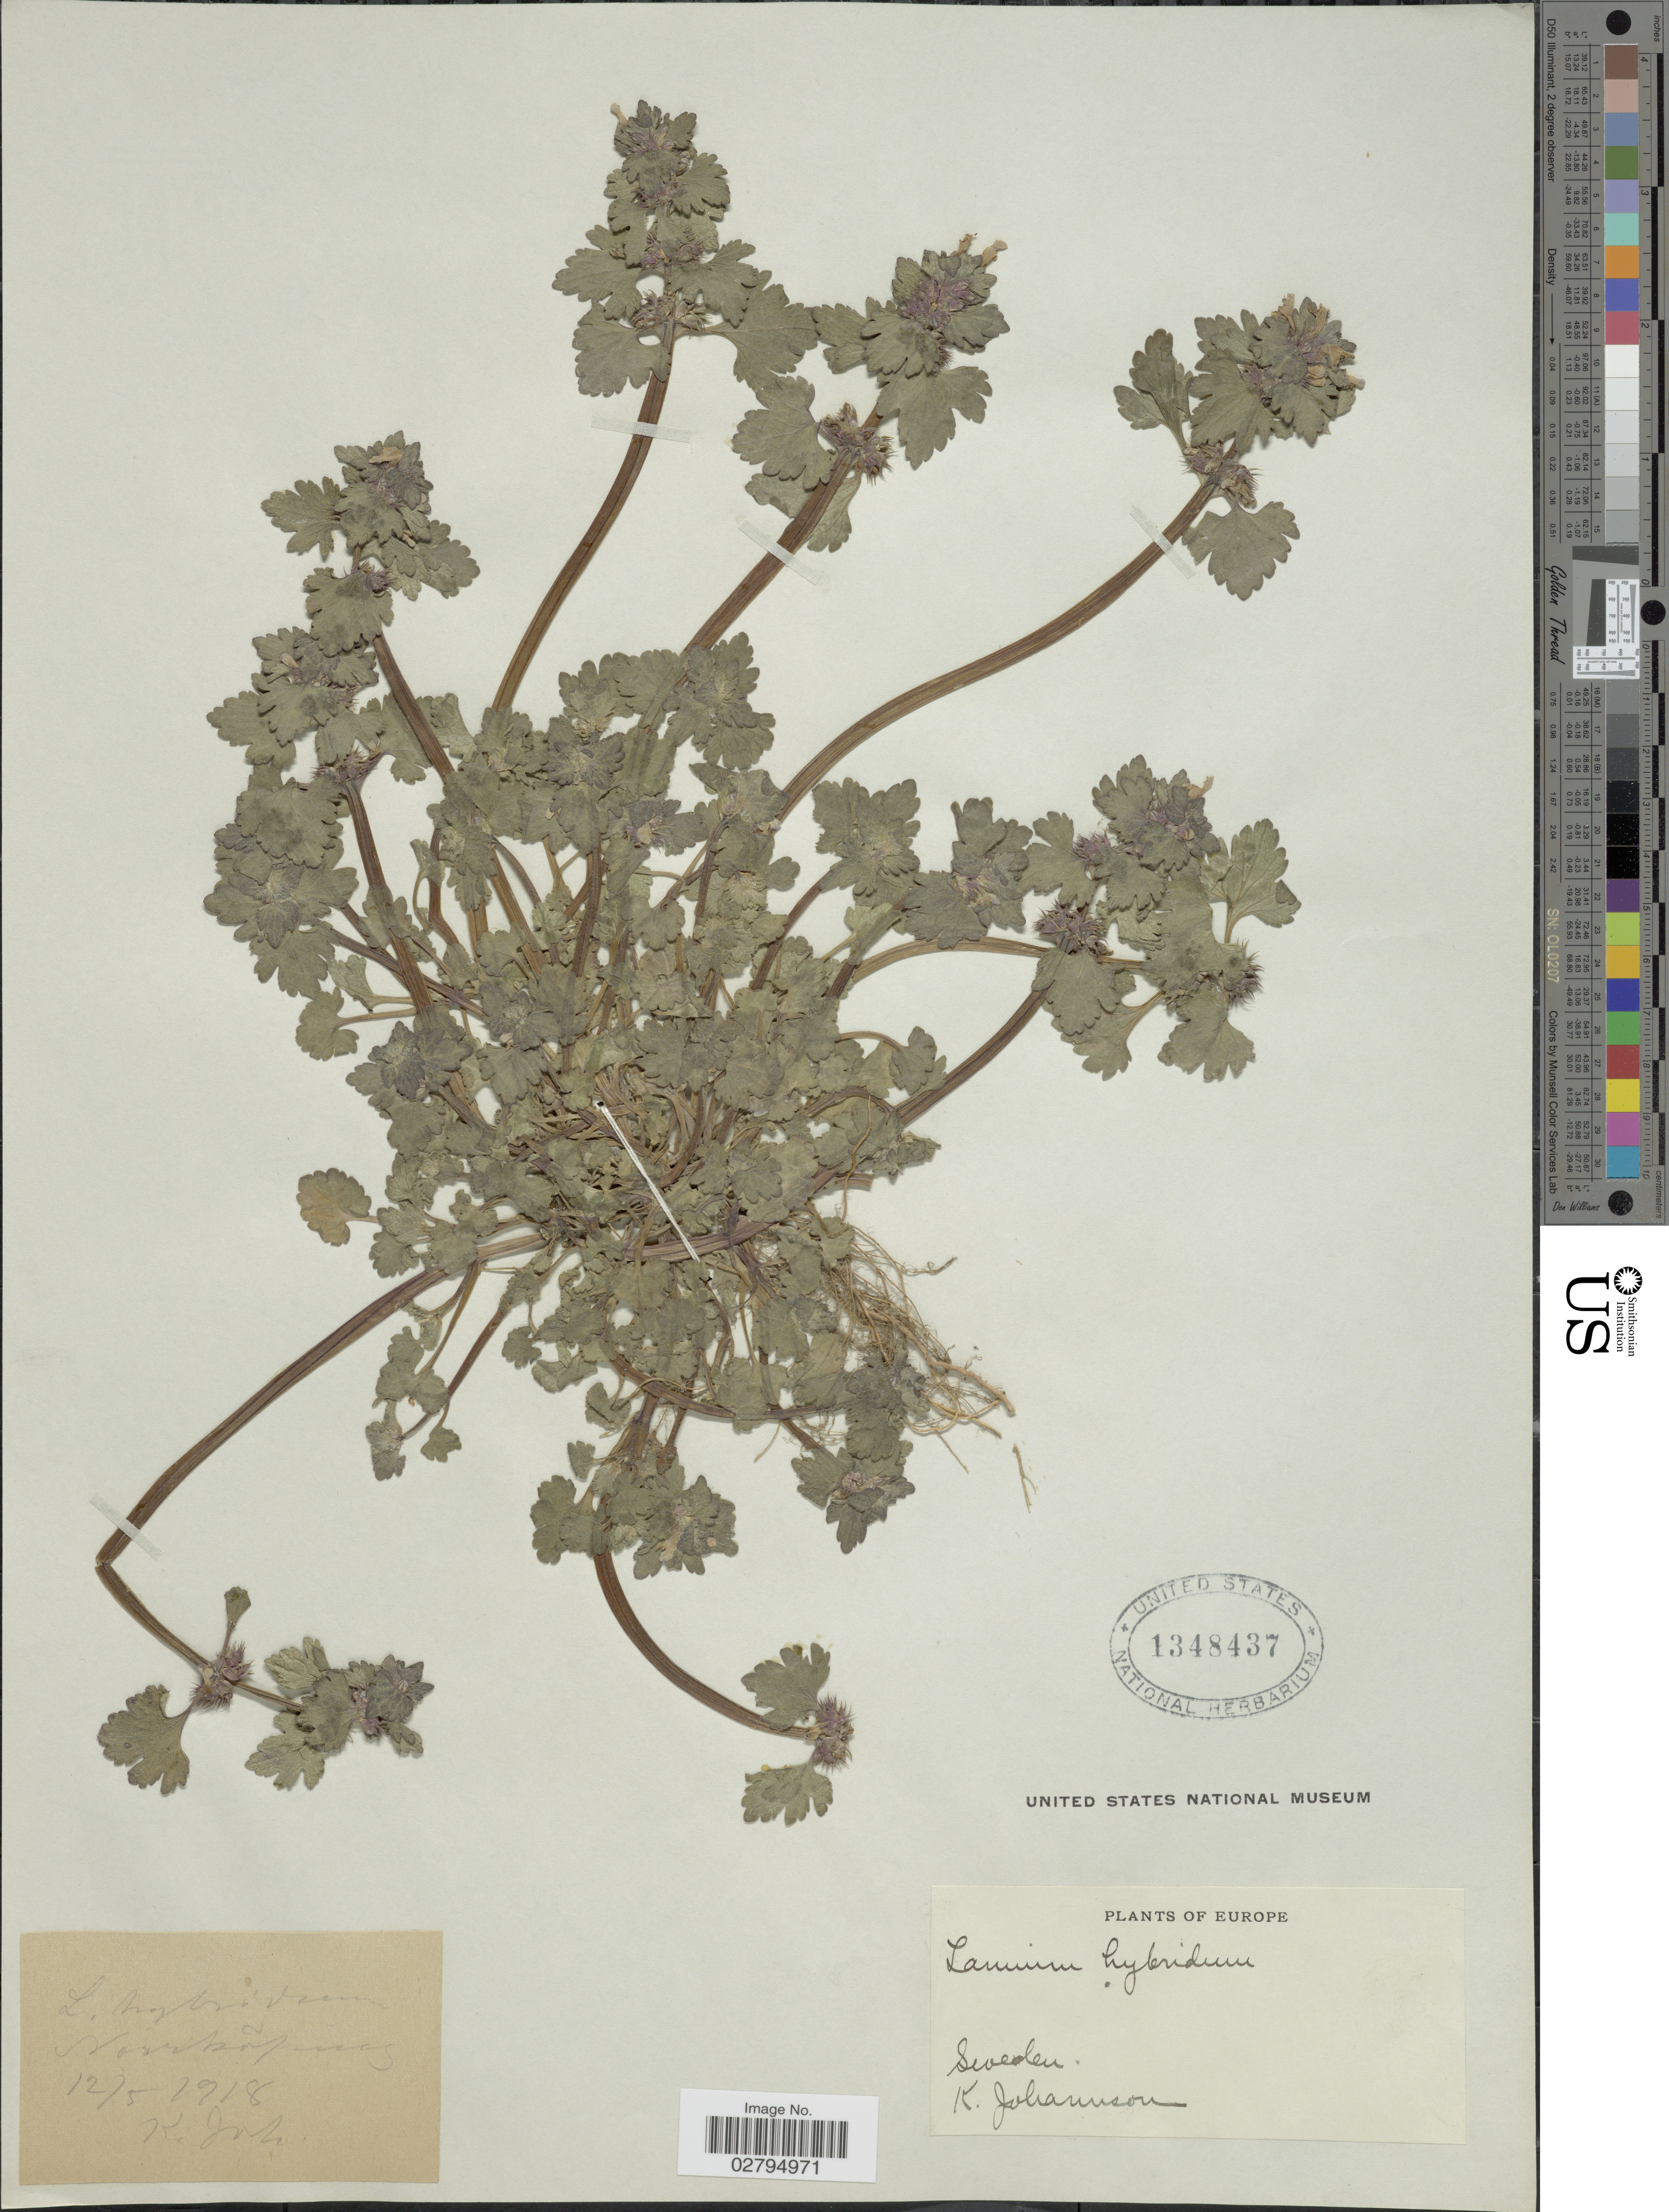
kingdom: Plantae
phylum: Tracheophyta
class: Magnoliopsida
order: Lamiales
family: Lamiaceae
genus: Lamium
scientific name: Lamium hybridum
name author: Vill.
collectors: K. Johannson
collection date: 1918-05-12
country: Sweden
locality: Norrkoping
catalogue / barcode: US 1348437